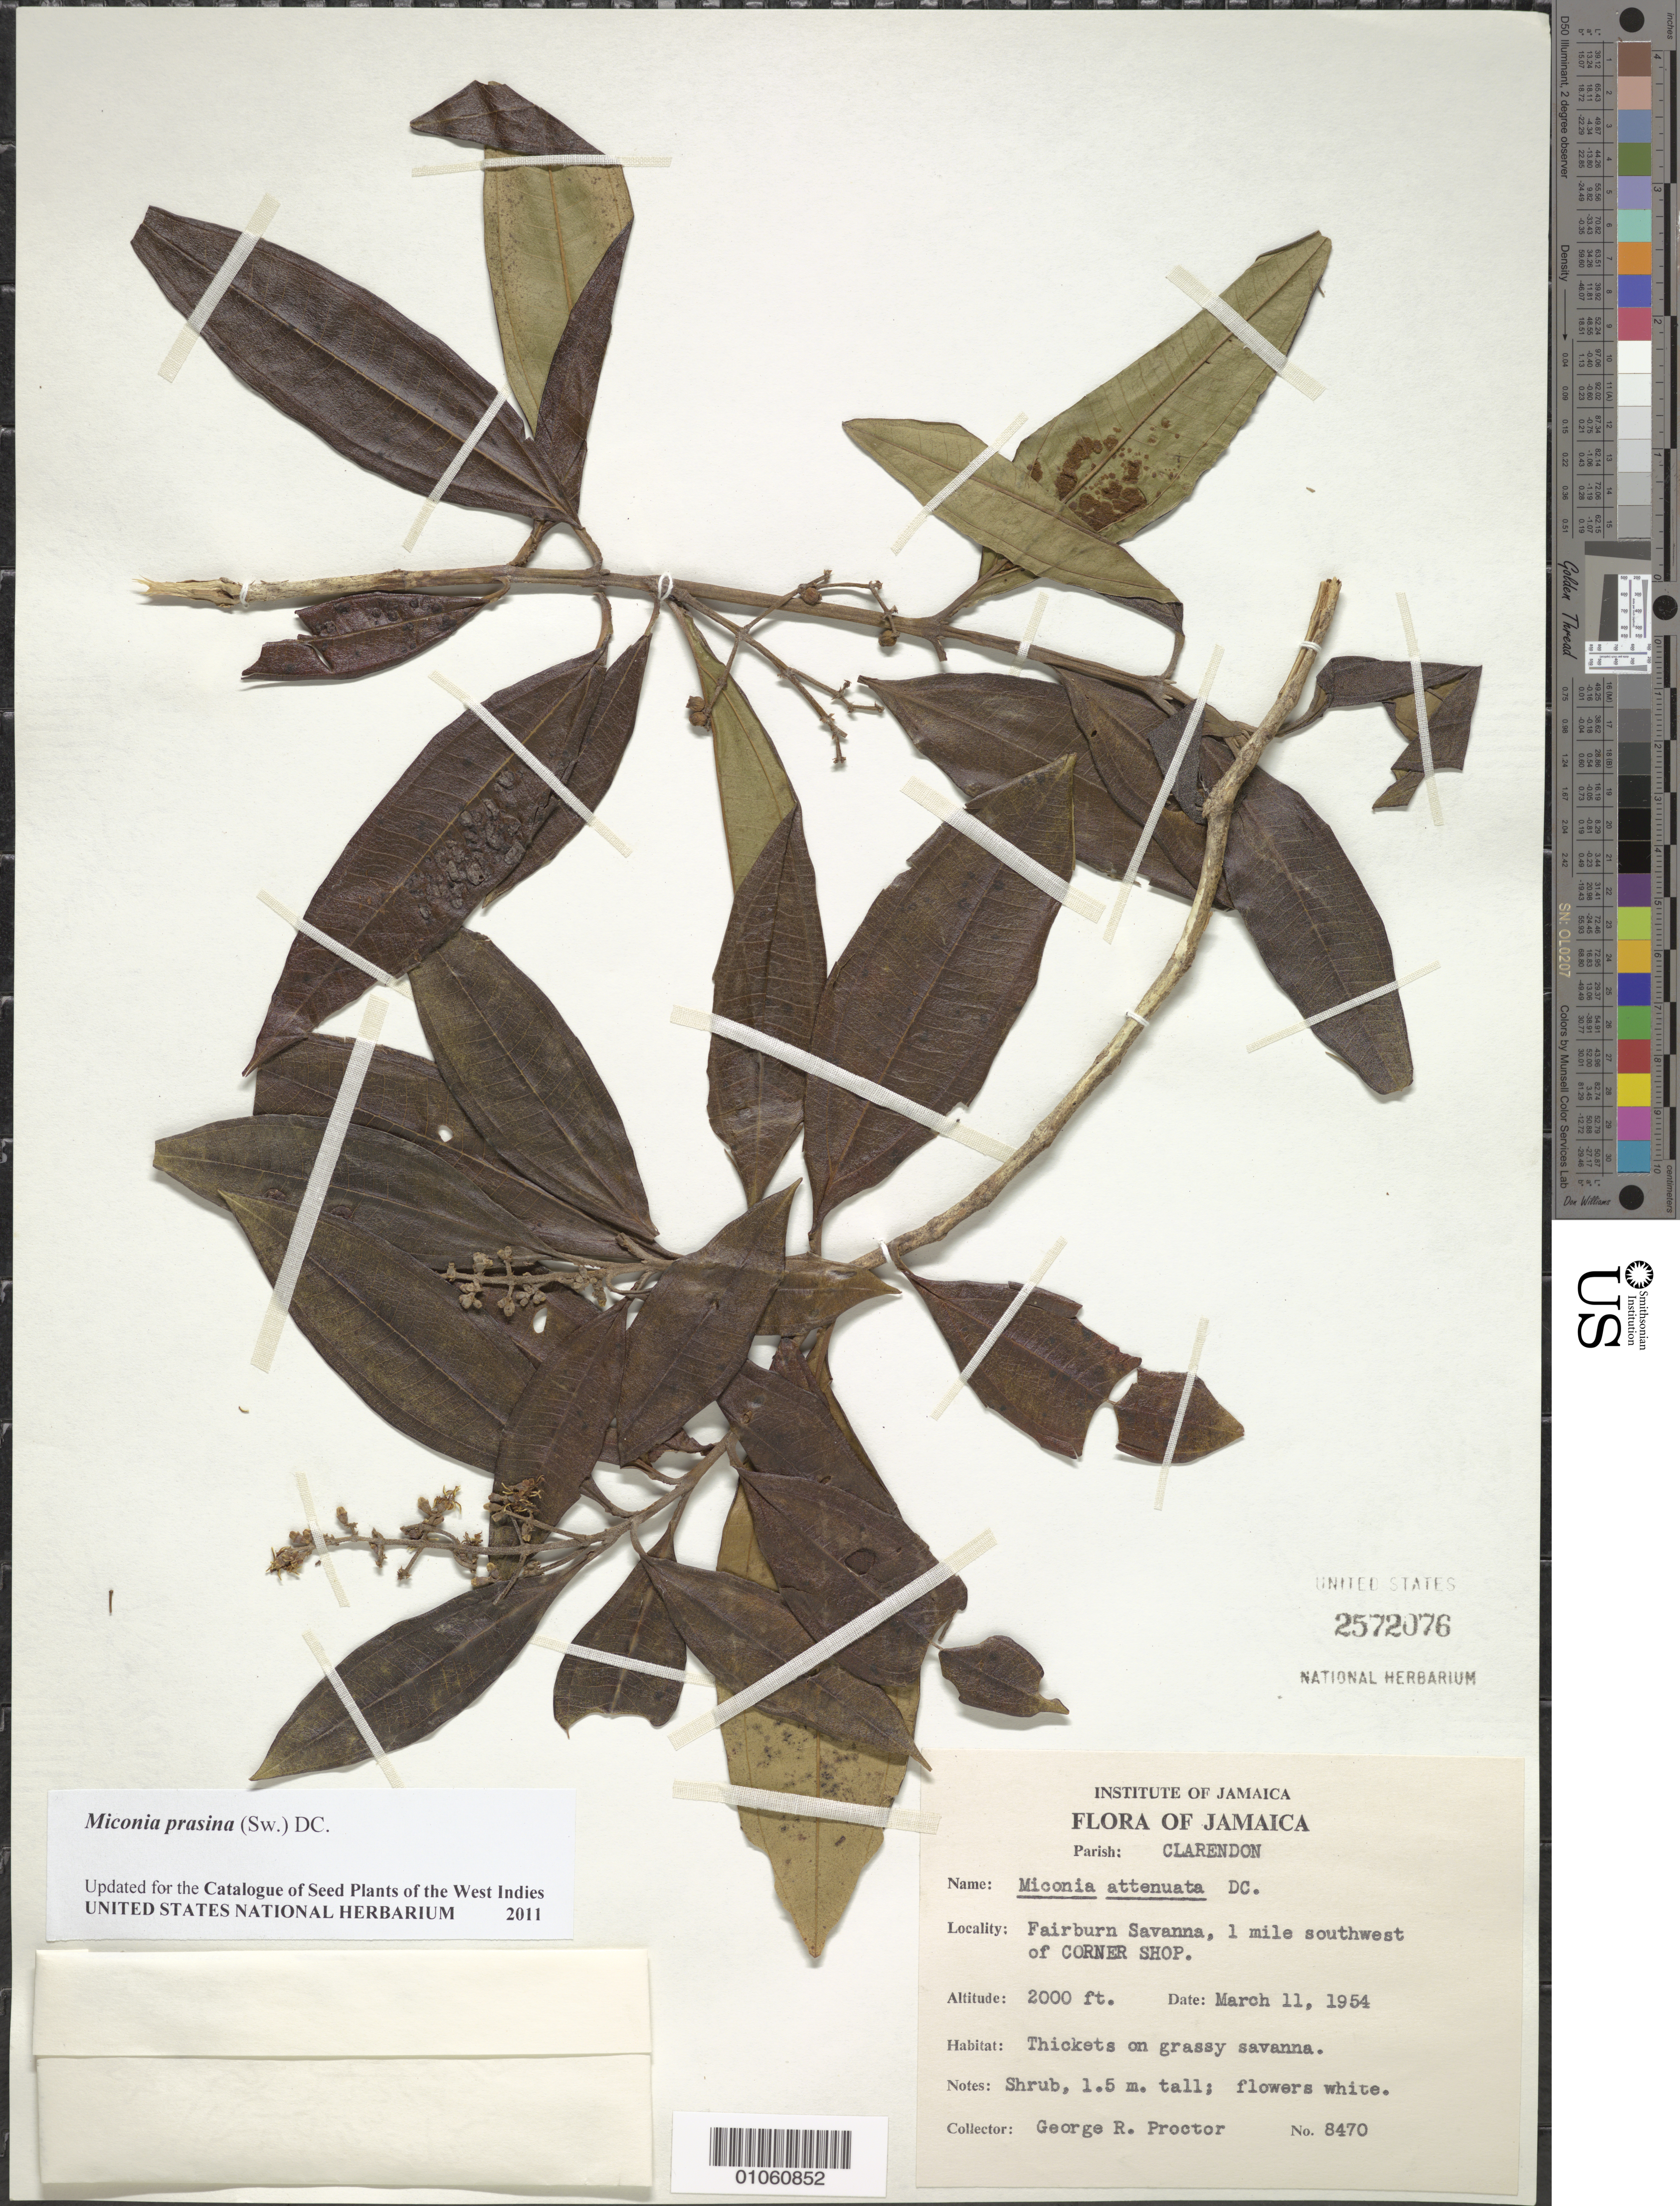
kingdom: Plantae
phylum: Tracheophyta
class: Magnoliopsida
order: Myrtales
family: Melastomataceae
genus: Miconia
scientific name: Miconia prasina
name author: (Sw.) DC.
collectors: G. R. Proctor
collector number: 8470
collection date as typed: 11 Mar 1954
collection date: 1954-03-11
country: Jamaica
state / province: Clarendon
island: Jamaica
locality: Fairburn Savanna, 1 mile SW of Corner Shop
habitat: Thickets on grassy savanna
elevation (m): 610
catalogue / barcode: US 2572076